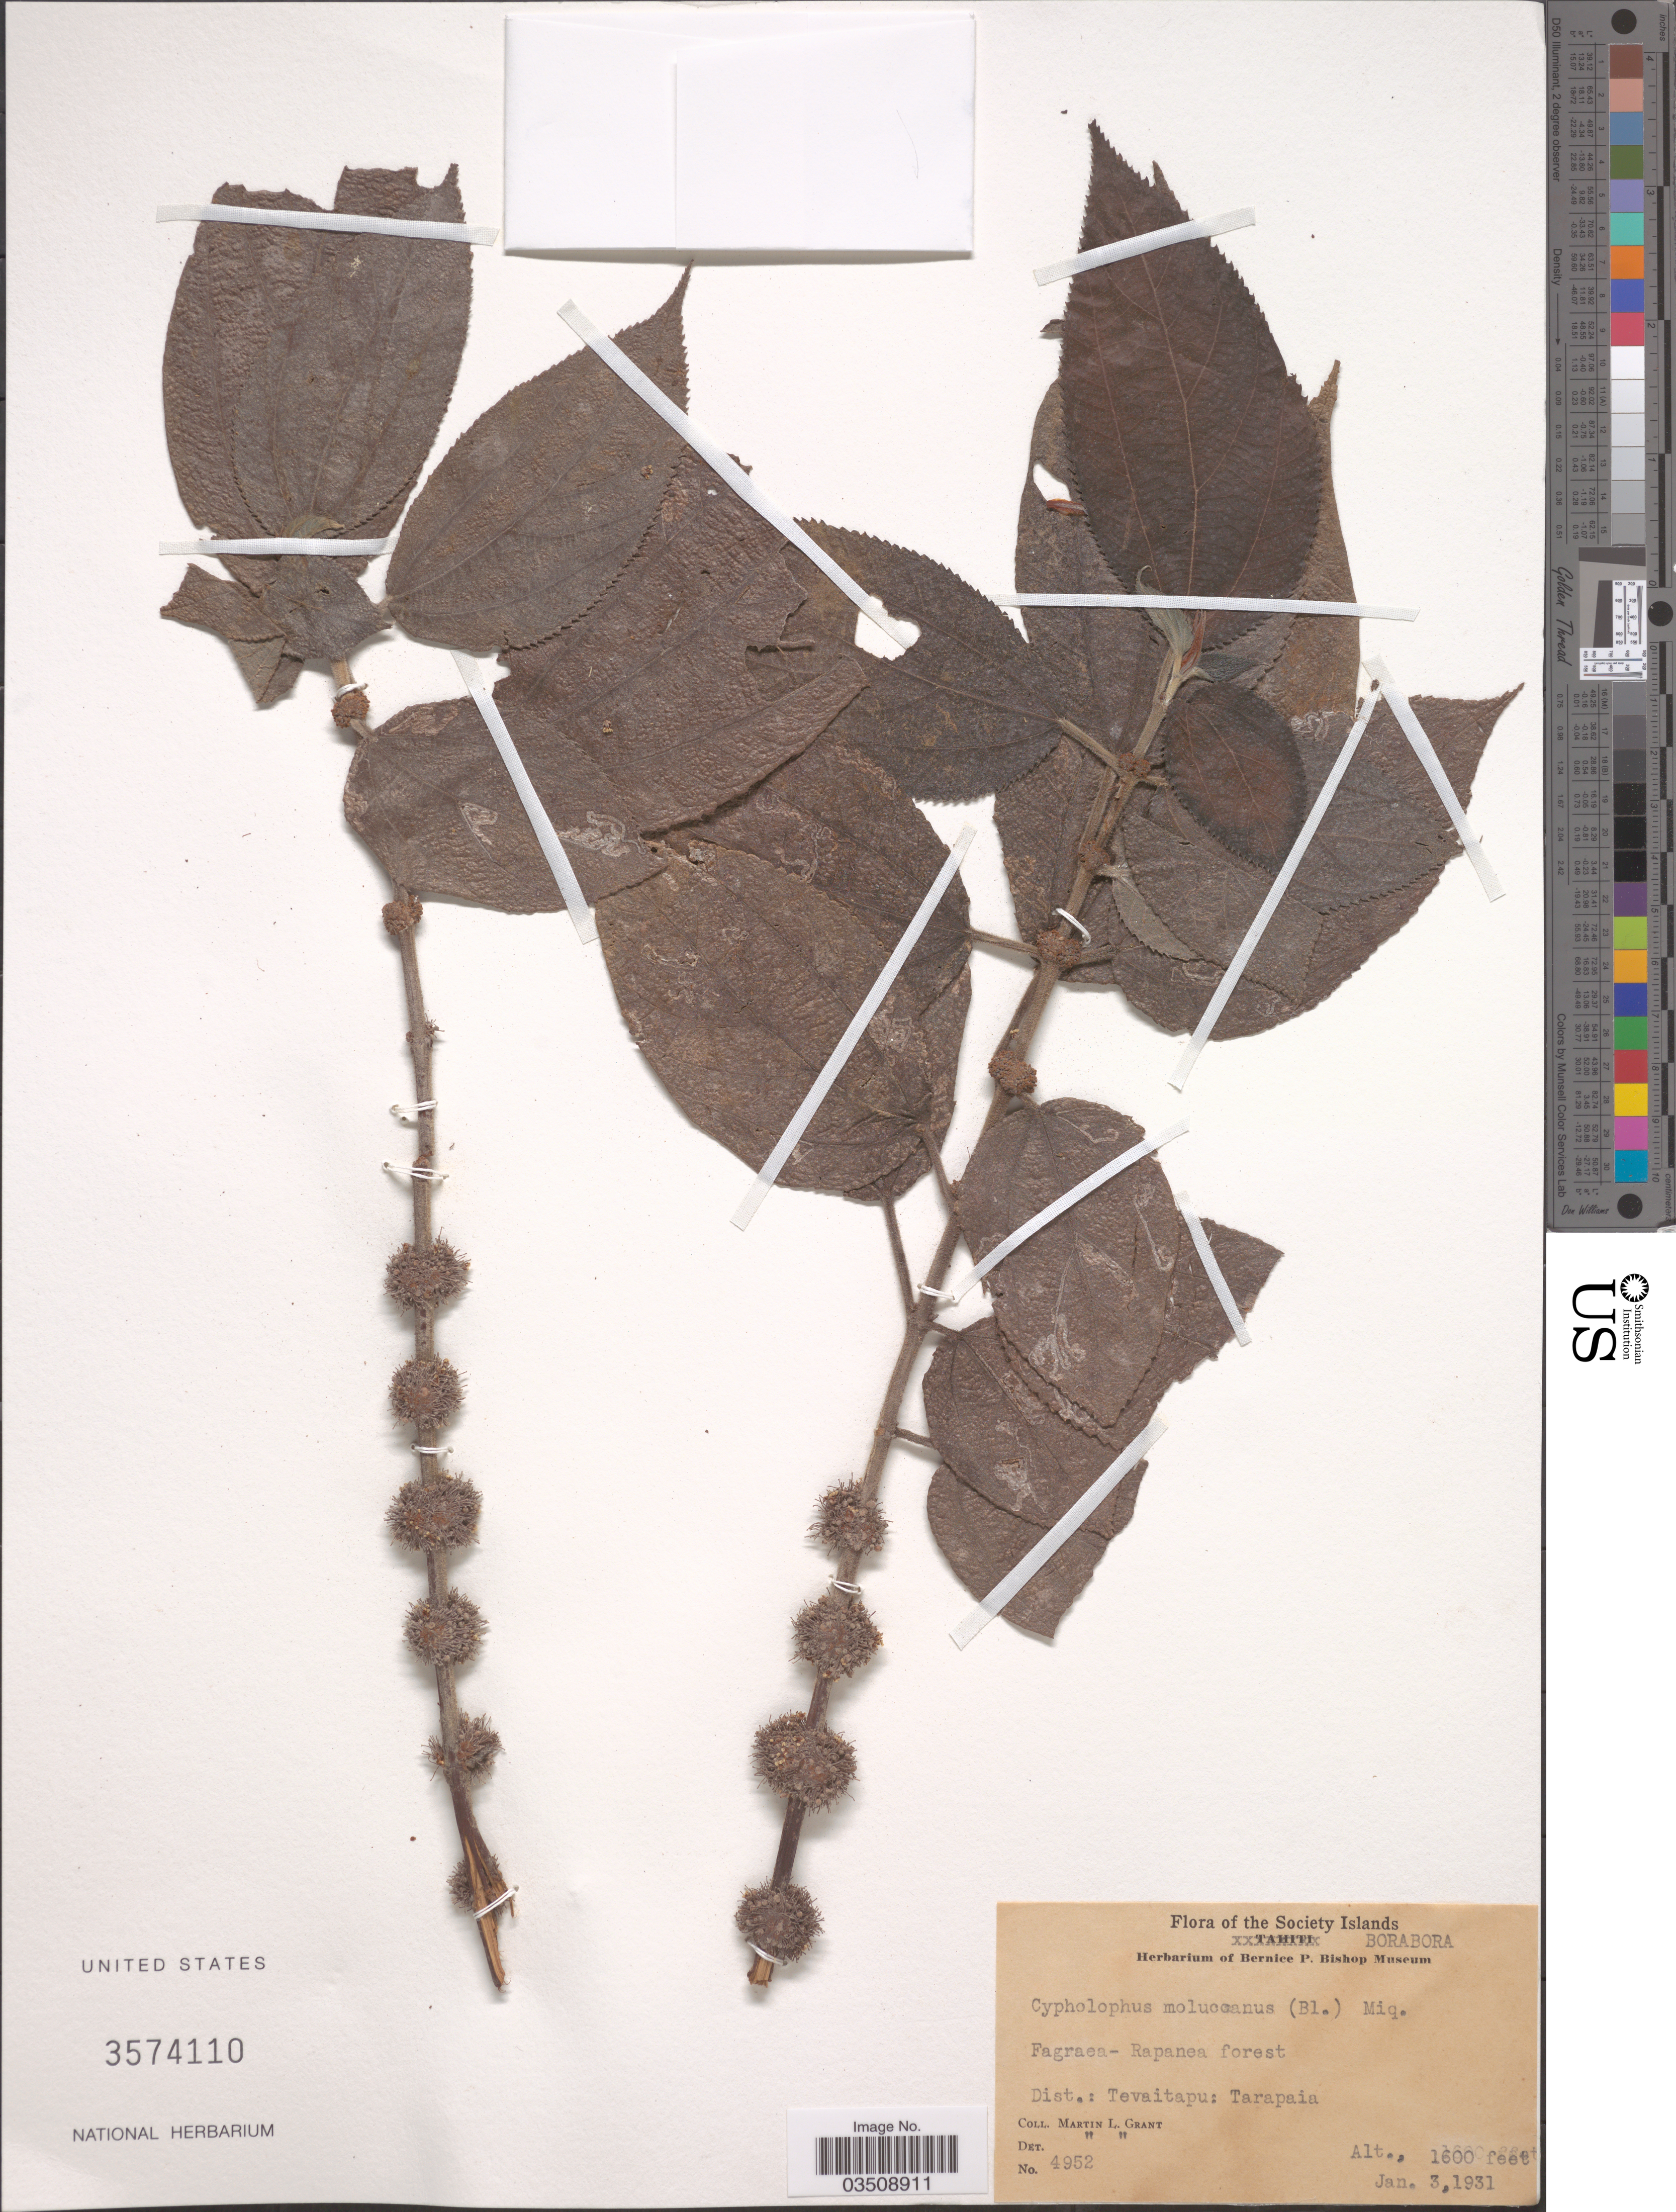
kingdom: Plantae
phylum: Tracheophyta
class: Magnoliopsida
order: Rosales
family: Urticaceae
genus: Cypholophus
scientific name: Cypholophus moluccanus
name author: (Blume) Miq.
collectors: M. L. Grant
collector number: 4952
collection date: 1931-01-03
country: French Polynesia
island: Bora Bora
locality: Society Islands. Dist.: Tevaitapu: Tarapaia.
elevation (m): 488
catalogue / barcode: US 3574110